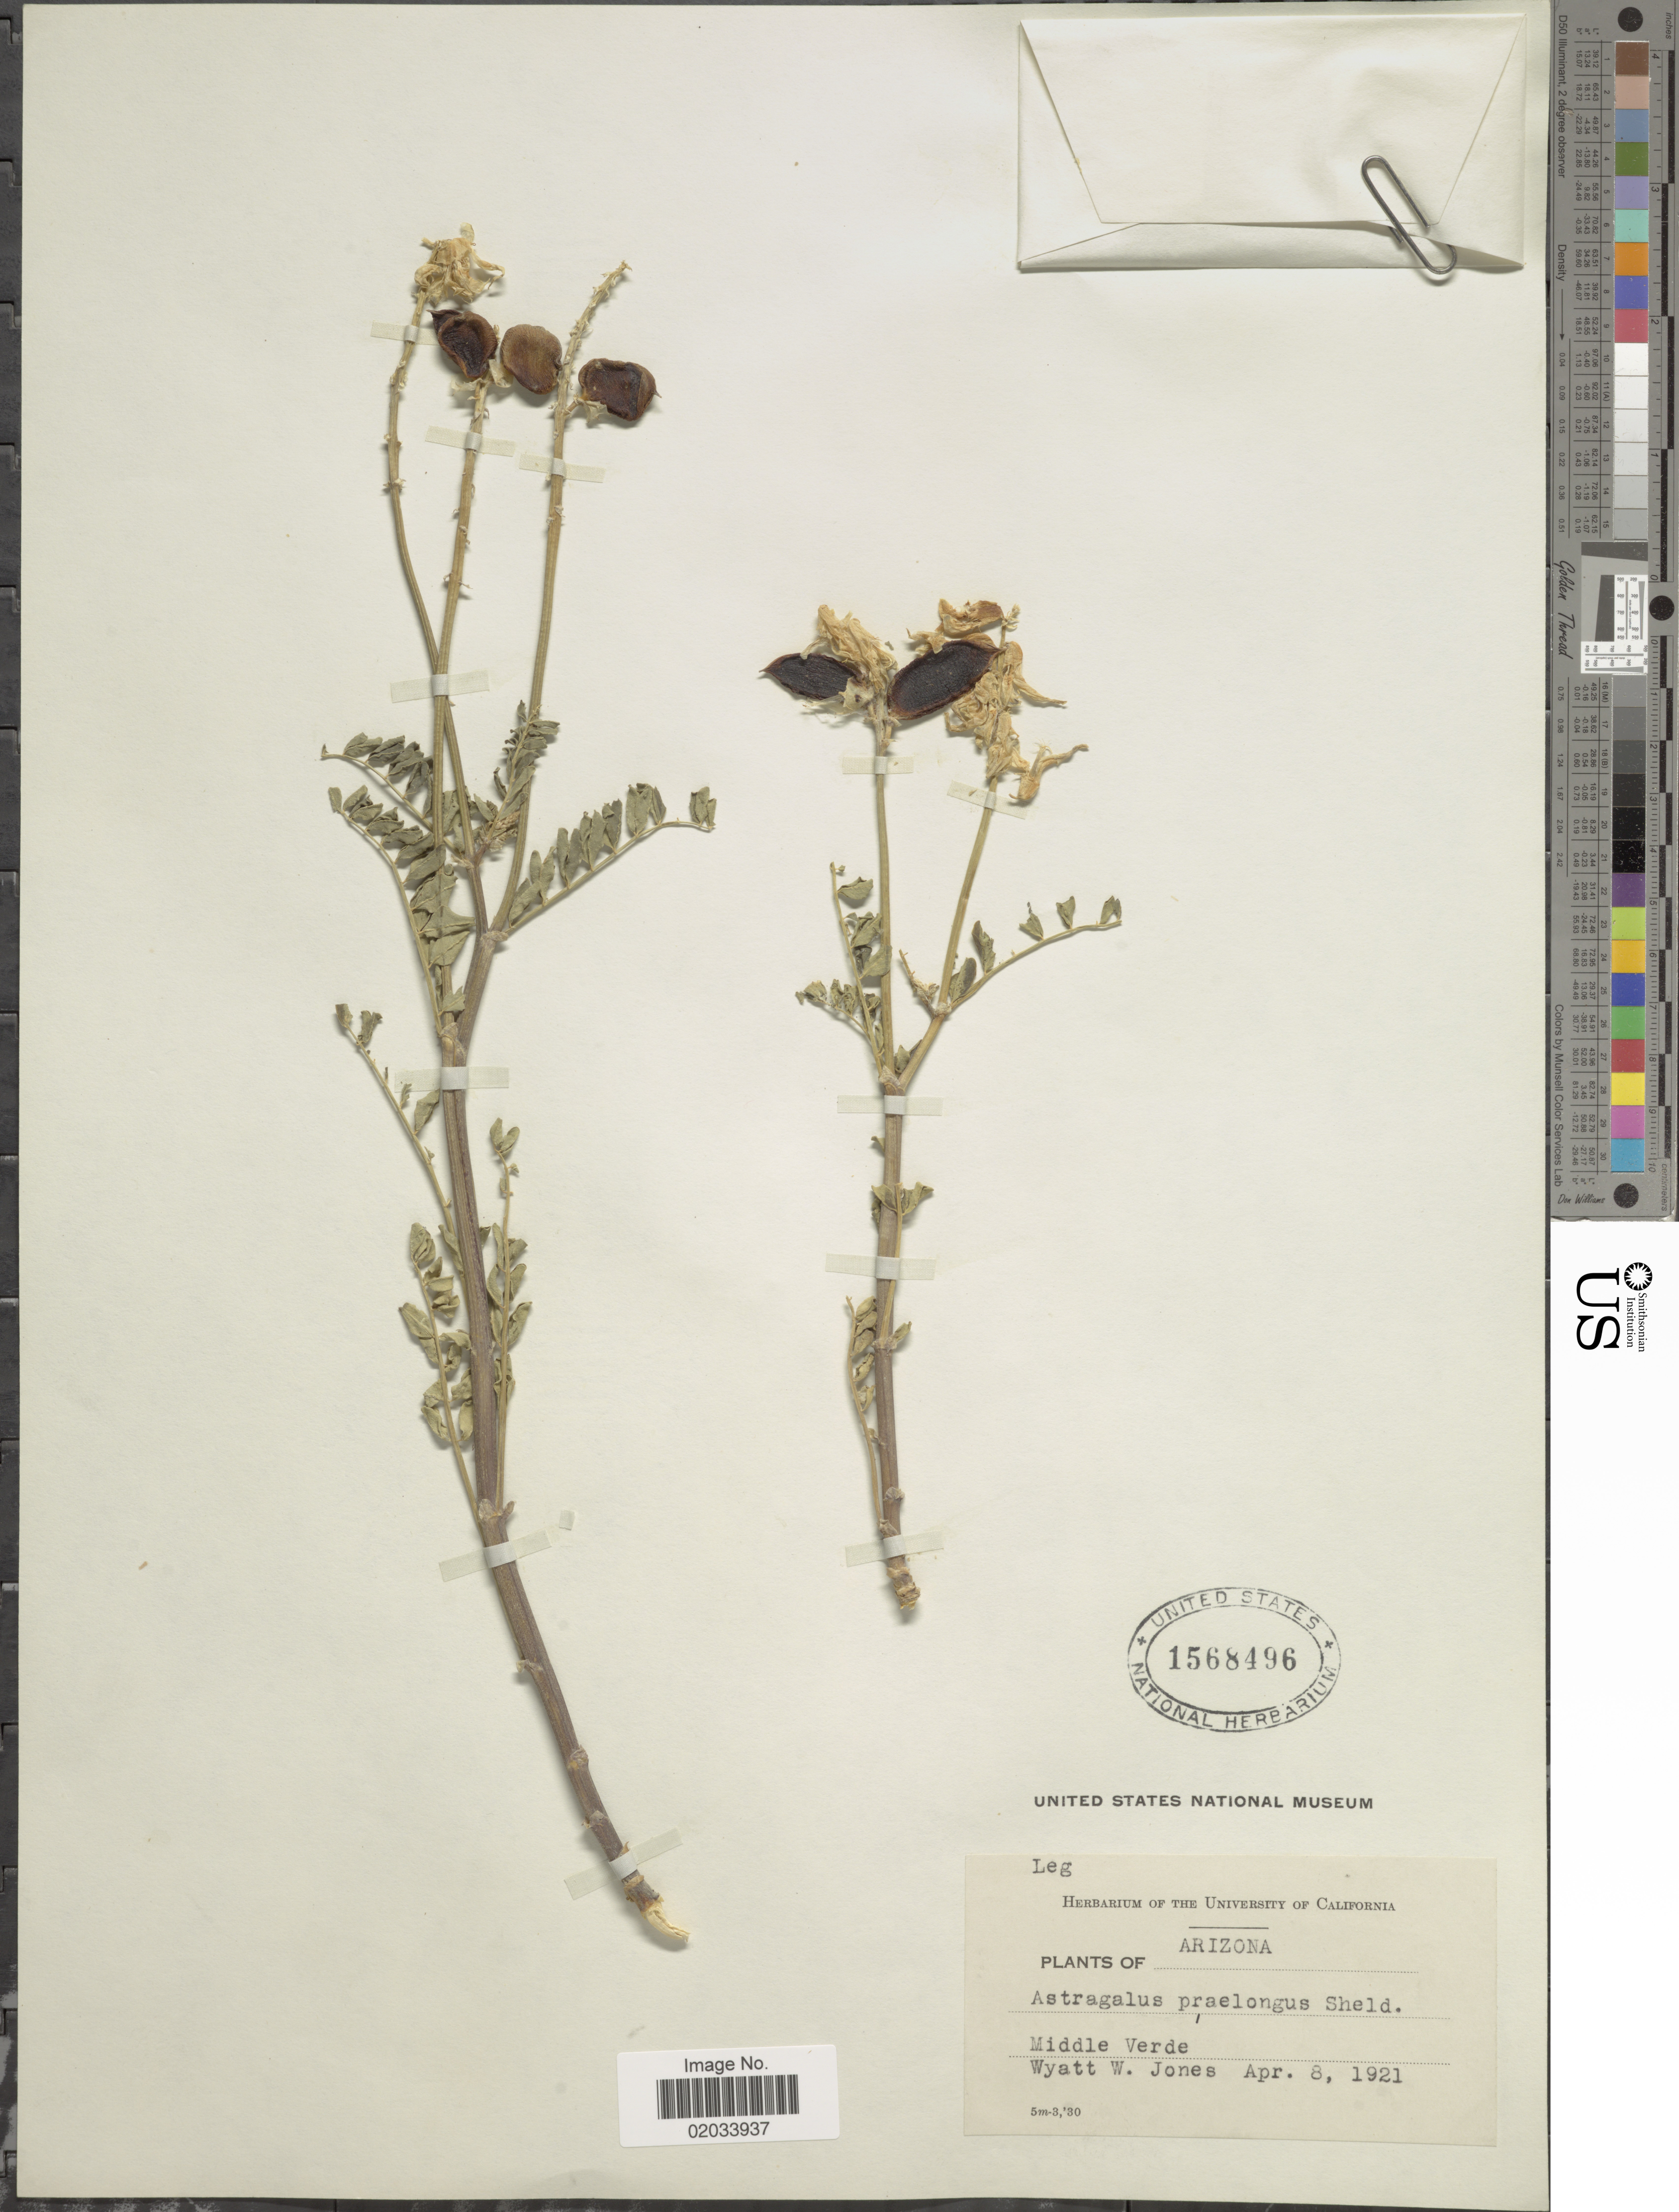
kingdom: Plantae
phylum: Tracheophyta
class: Magnoliopsida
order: Fabales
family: Fabaceae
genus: Astragalus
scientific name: Astragalus praelongus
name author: E. Sheld.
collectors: W. W. Jones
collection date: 1921-04-08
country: United States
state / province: Arizona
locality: Middle Verde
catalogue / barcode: US 1568496